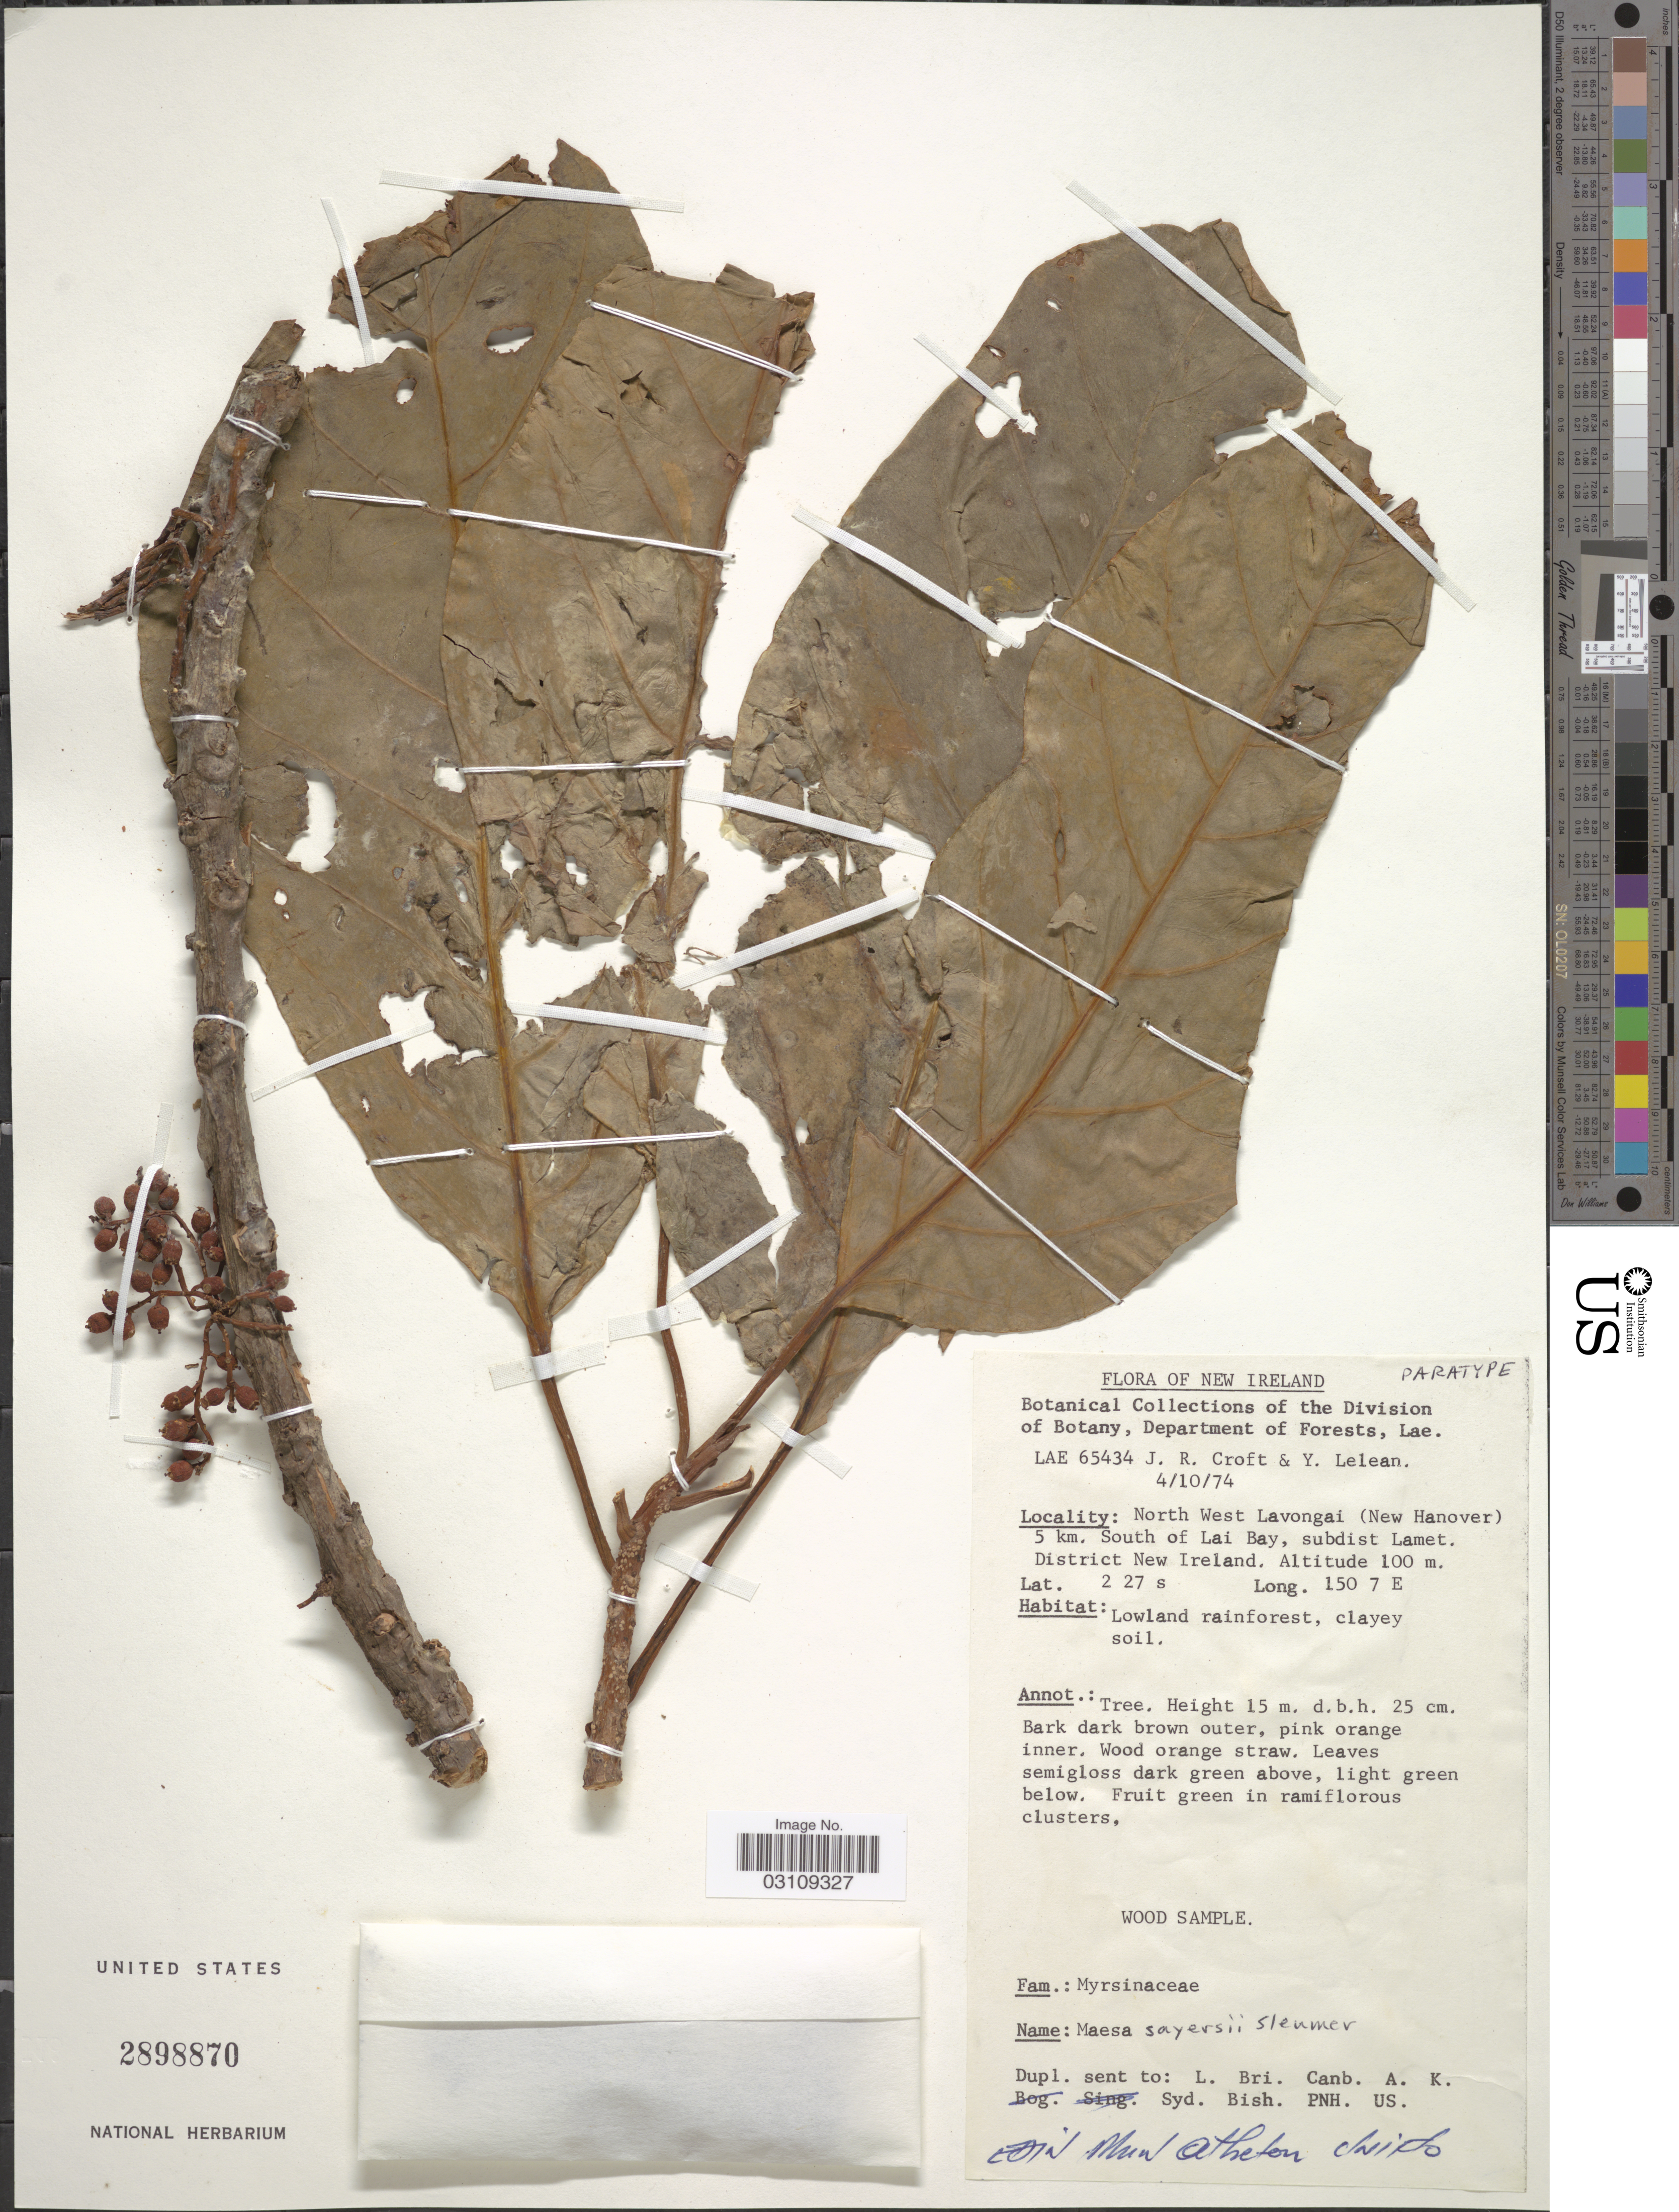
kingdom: Plantae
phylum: Tracheophyta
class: Magnoliopsida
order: Ericales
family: Primulaceae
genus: Maesa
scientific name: Maesa sayersii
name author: Sleumer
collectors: J. R. Croft & Y. Lelean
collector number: LAE 65434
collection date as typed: Transcribed d/m/y: 4/10/74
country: Papua New Guinea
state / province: New Ireland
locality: North West Lavongai (New Hanover) 5 km. South of Lai Bay, subdist. Lamet. District New Ireland.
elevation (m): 100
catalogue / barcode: US 2898870